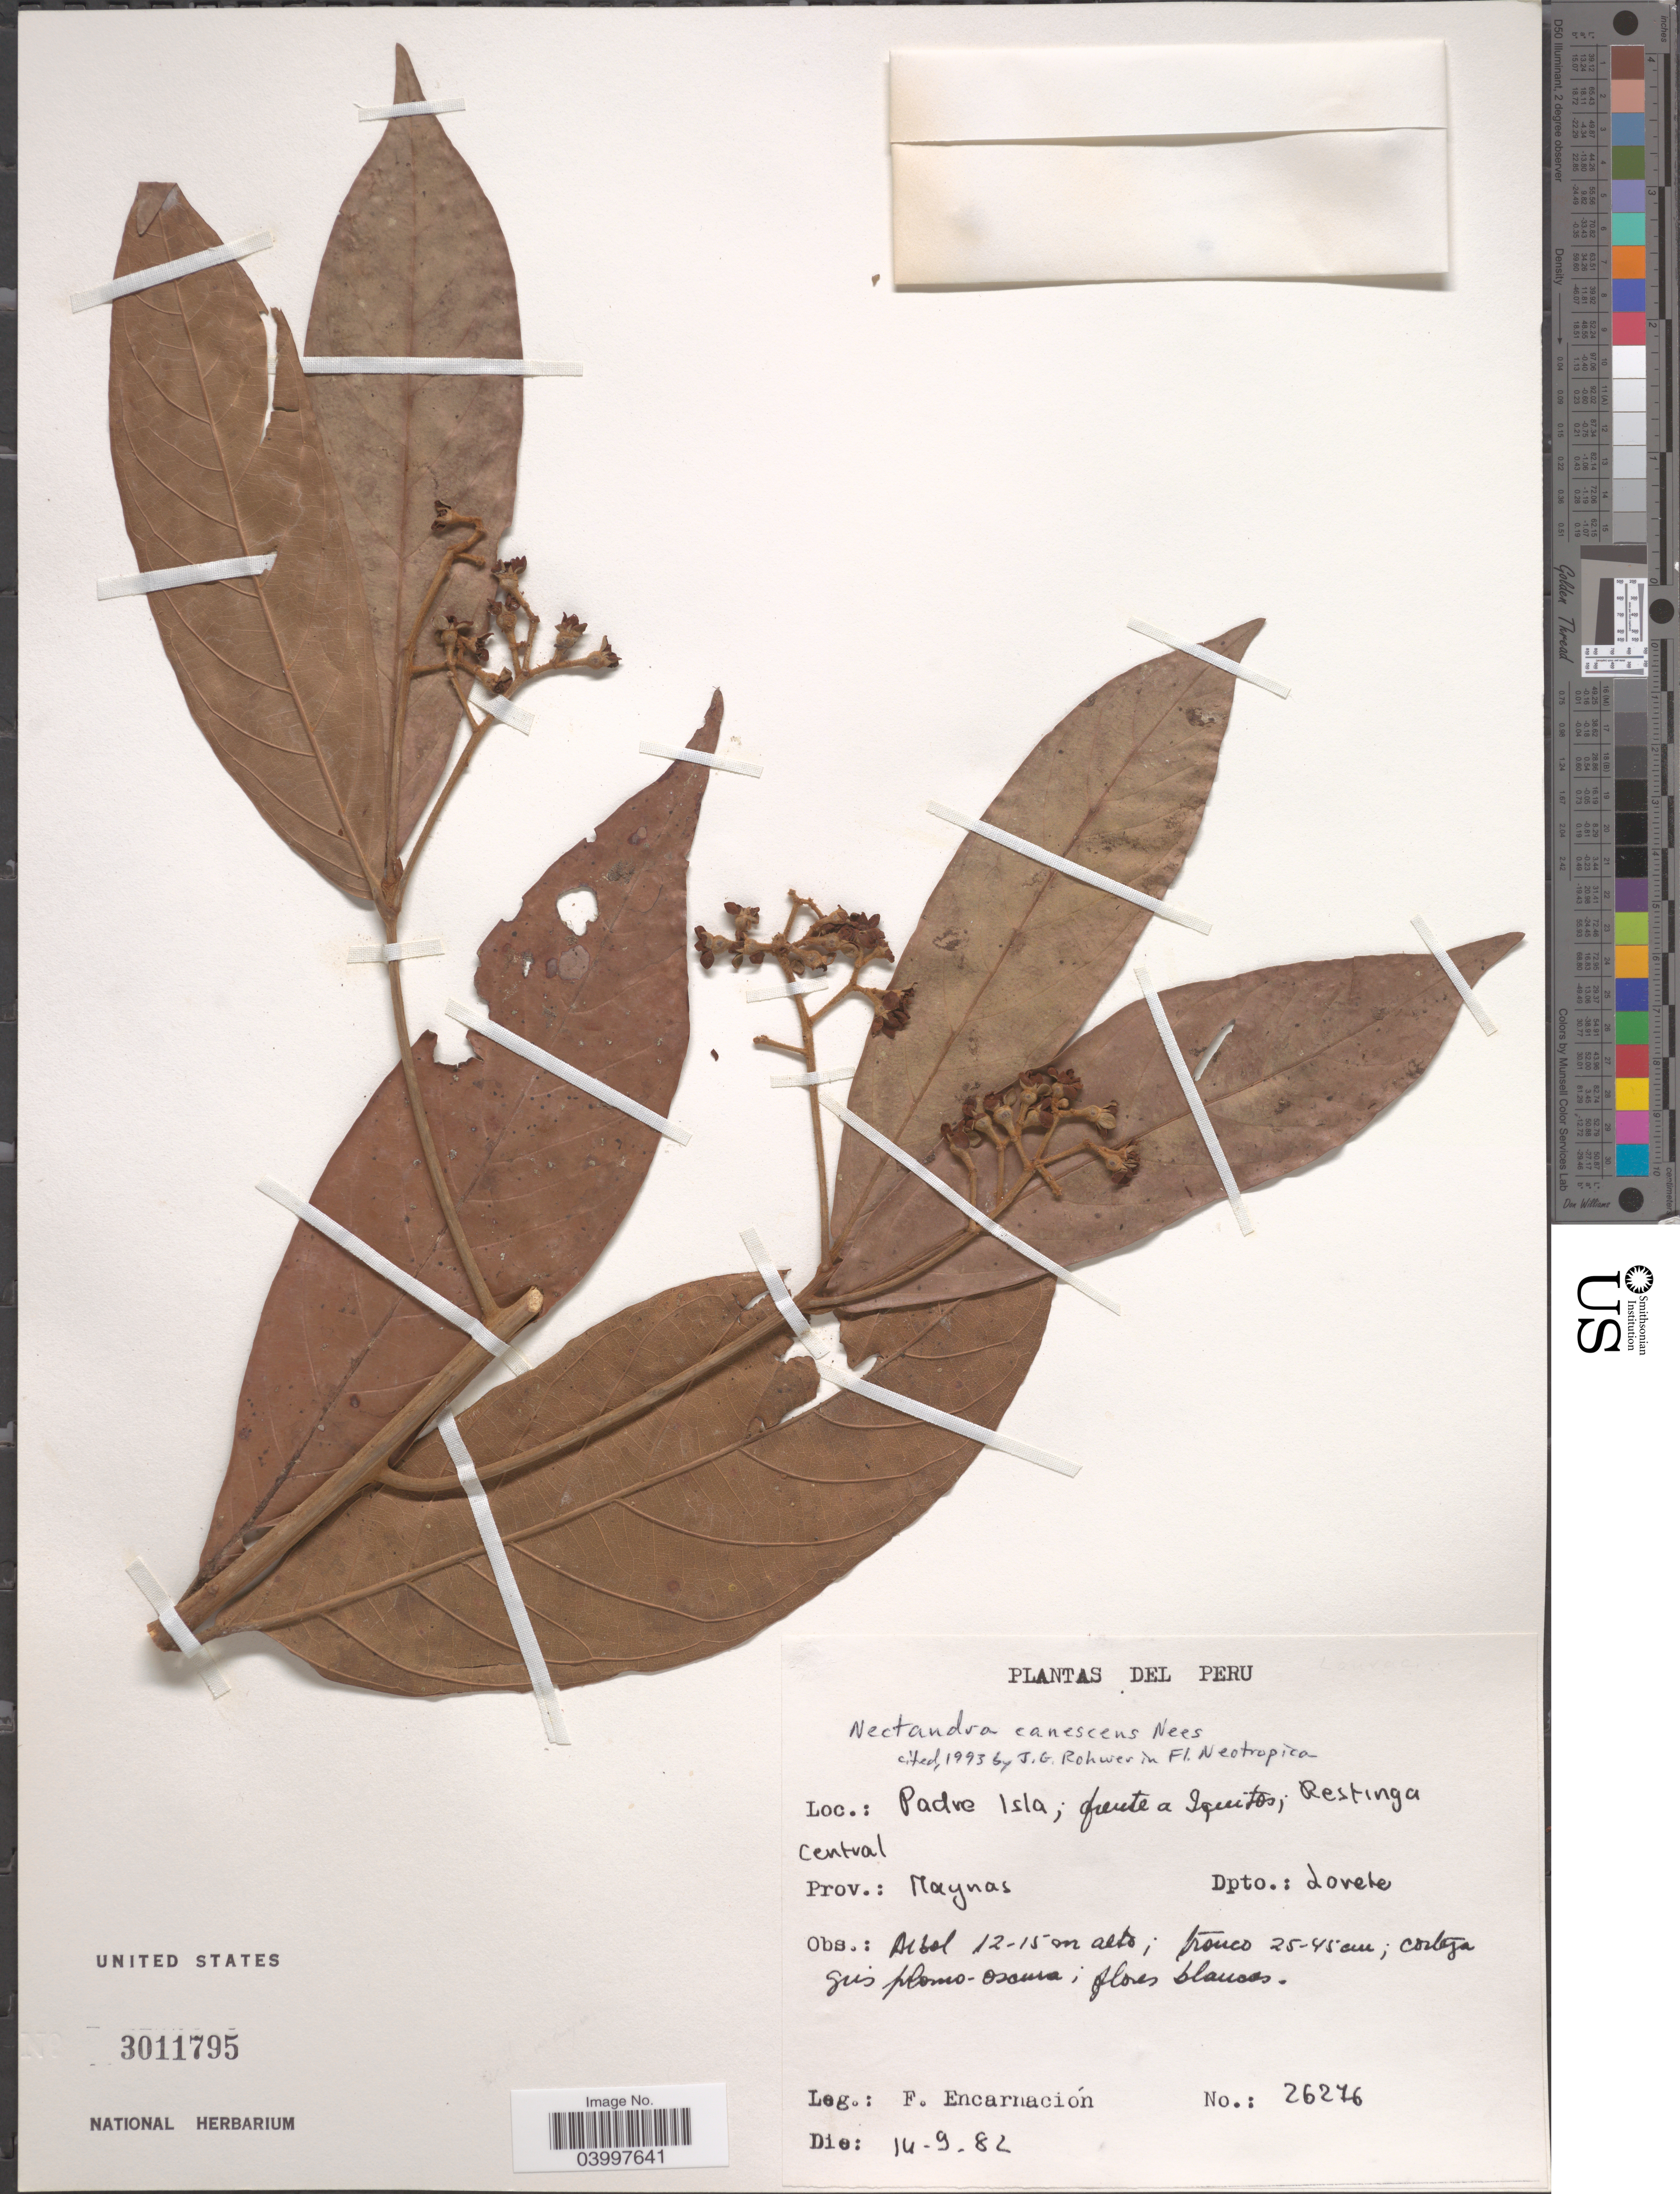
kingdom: Plantae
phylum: Tracheophyta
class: Magnoliopsida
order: Laurales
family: Lauraceae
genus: Nectandra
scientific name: Nectandra canescens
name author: Nees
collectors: F. Encarnación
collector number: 26276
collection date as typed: Transcribed d/m/y: 14/9/82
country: Peru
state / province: Loreto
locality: Padre Isla; frente a Iquitos; Restinga Central. Prov.: Maynas.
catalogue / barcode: US 3011795